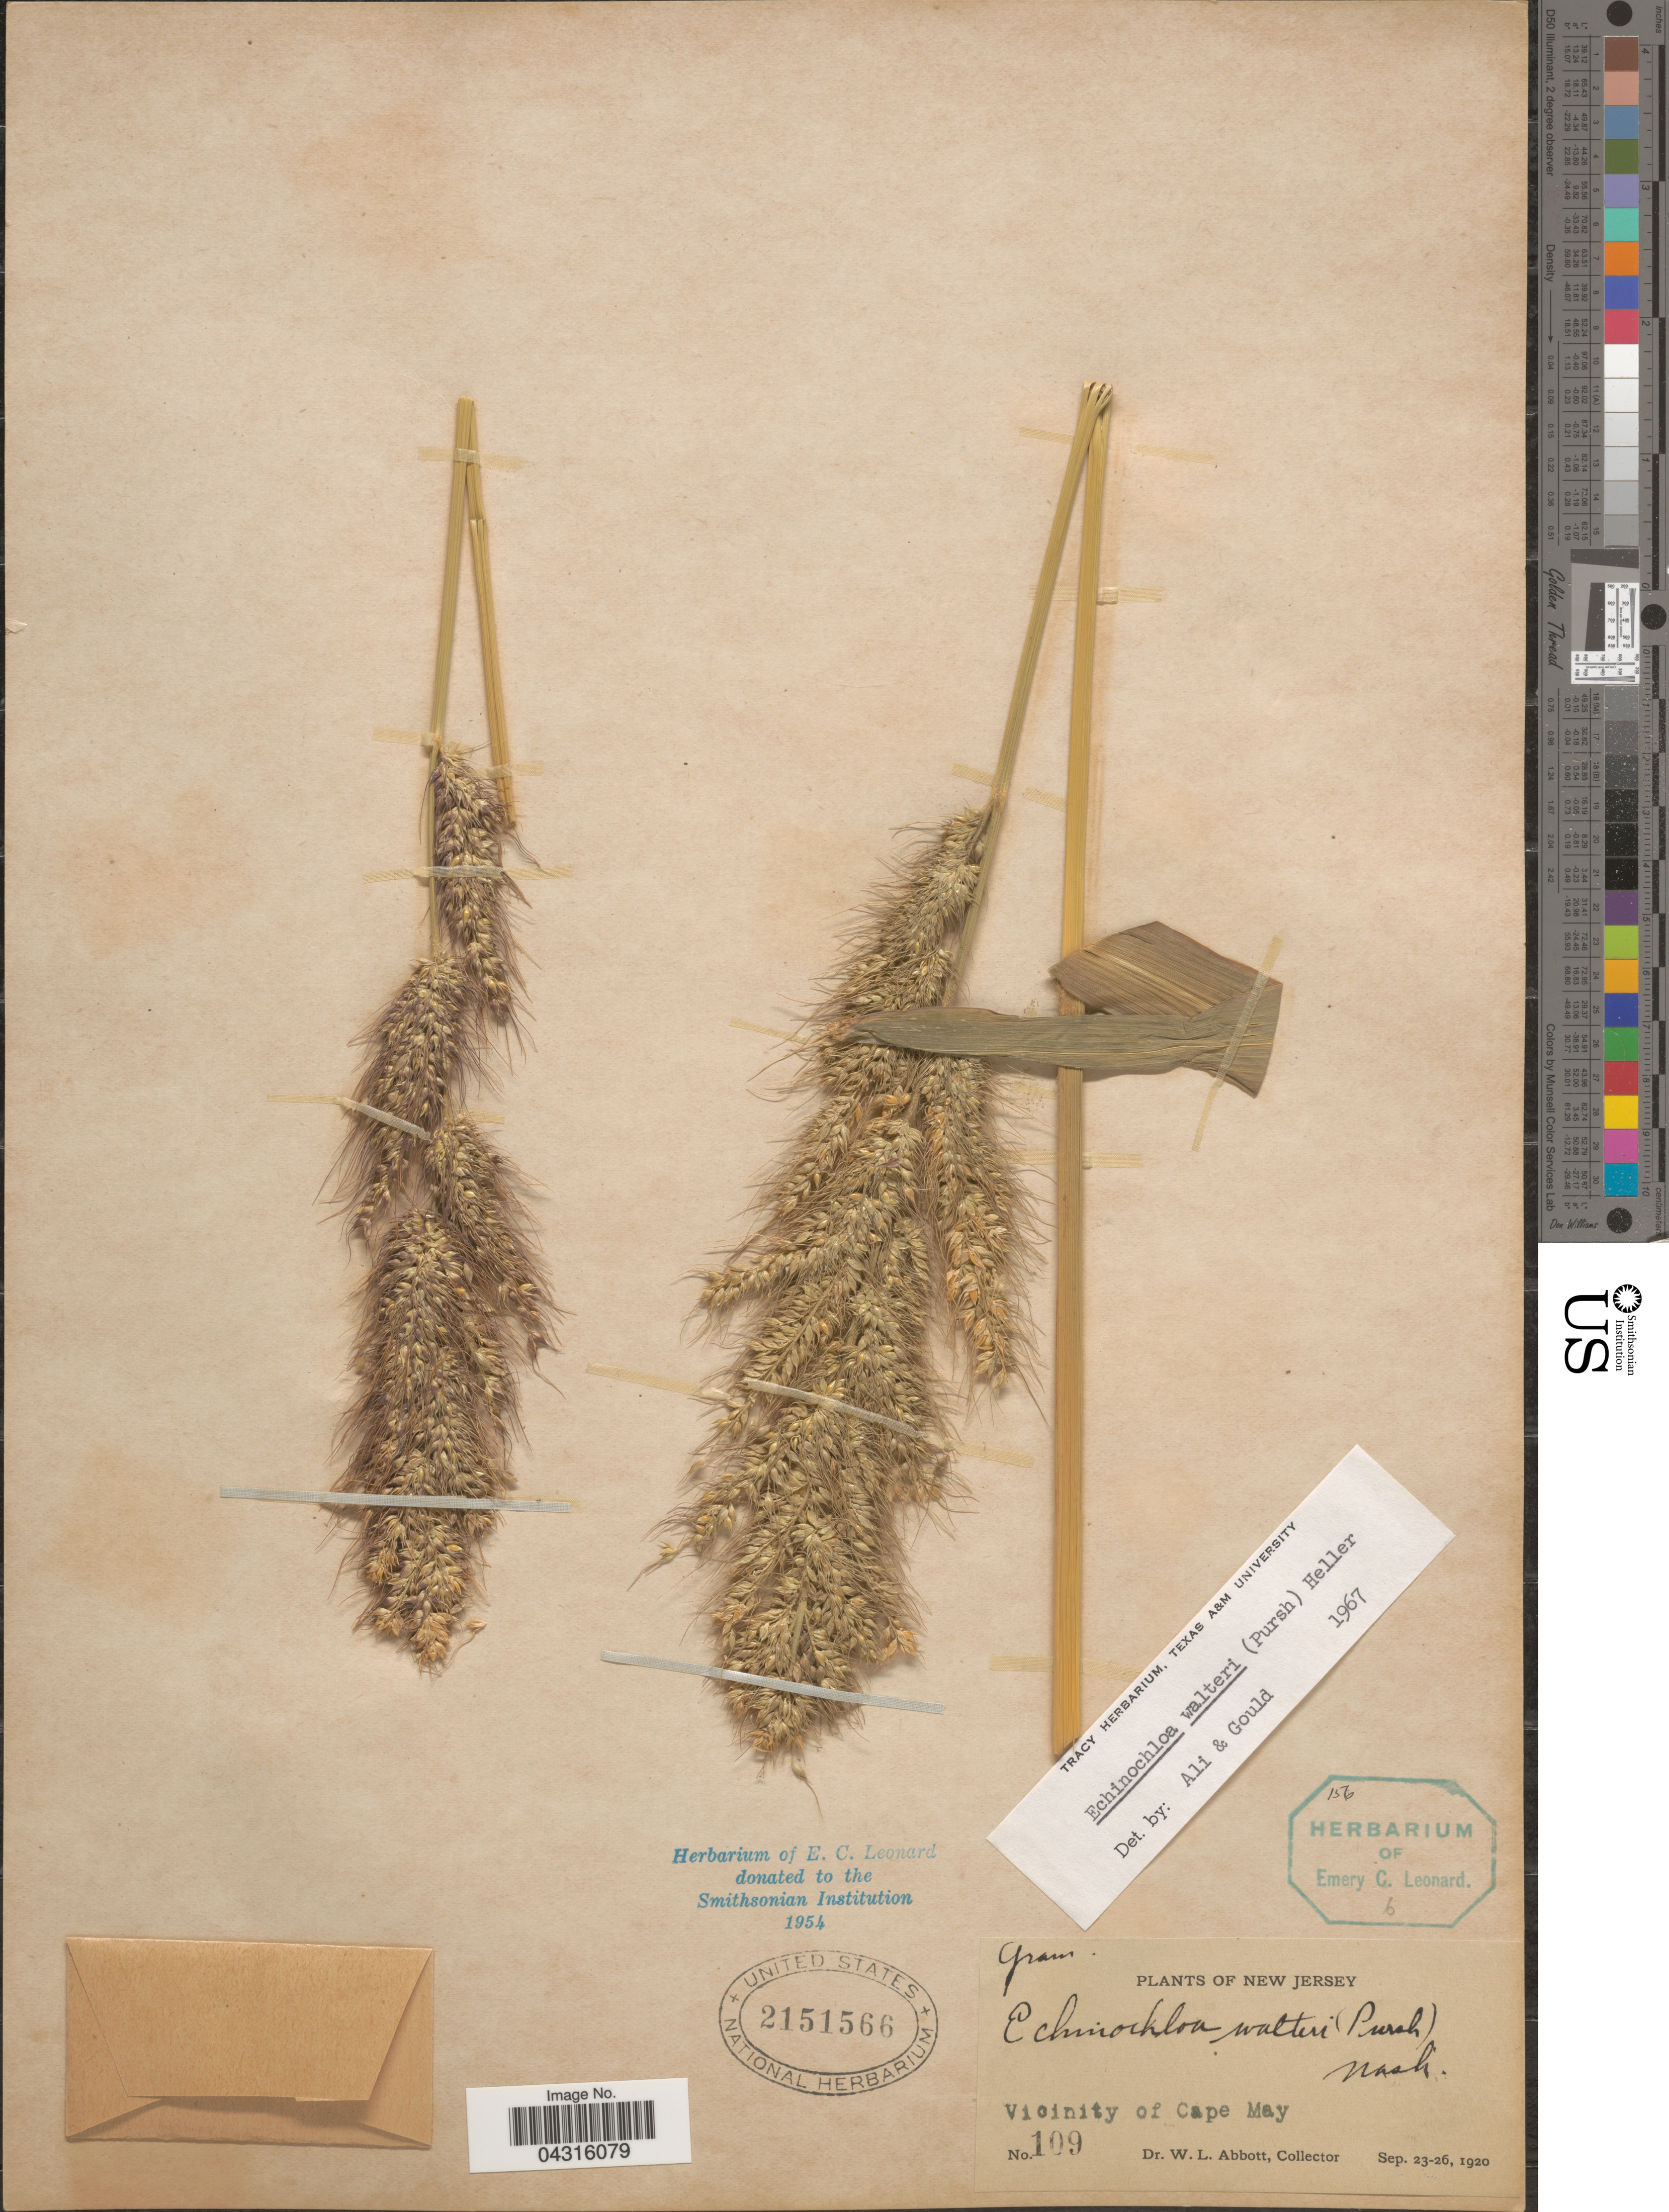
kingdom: Plantae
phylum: Tracheophyta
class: Liliopsida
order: Poales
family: Poaceae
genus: Echinochloa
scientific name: Echinochloa walteri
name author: (Pursh) A. Heller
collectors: W. L. Abbott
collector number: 109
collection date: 1920-09-23/1920-09-26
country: United States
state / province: New Jersey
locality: Vicinity of Cape May.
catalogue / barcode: US 2151566